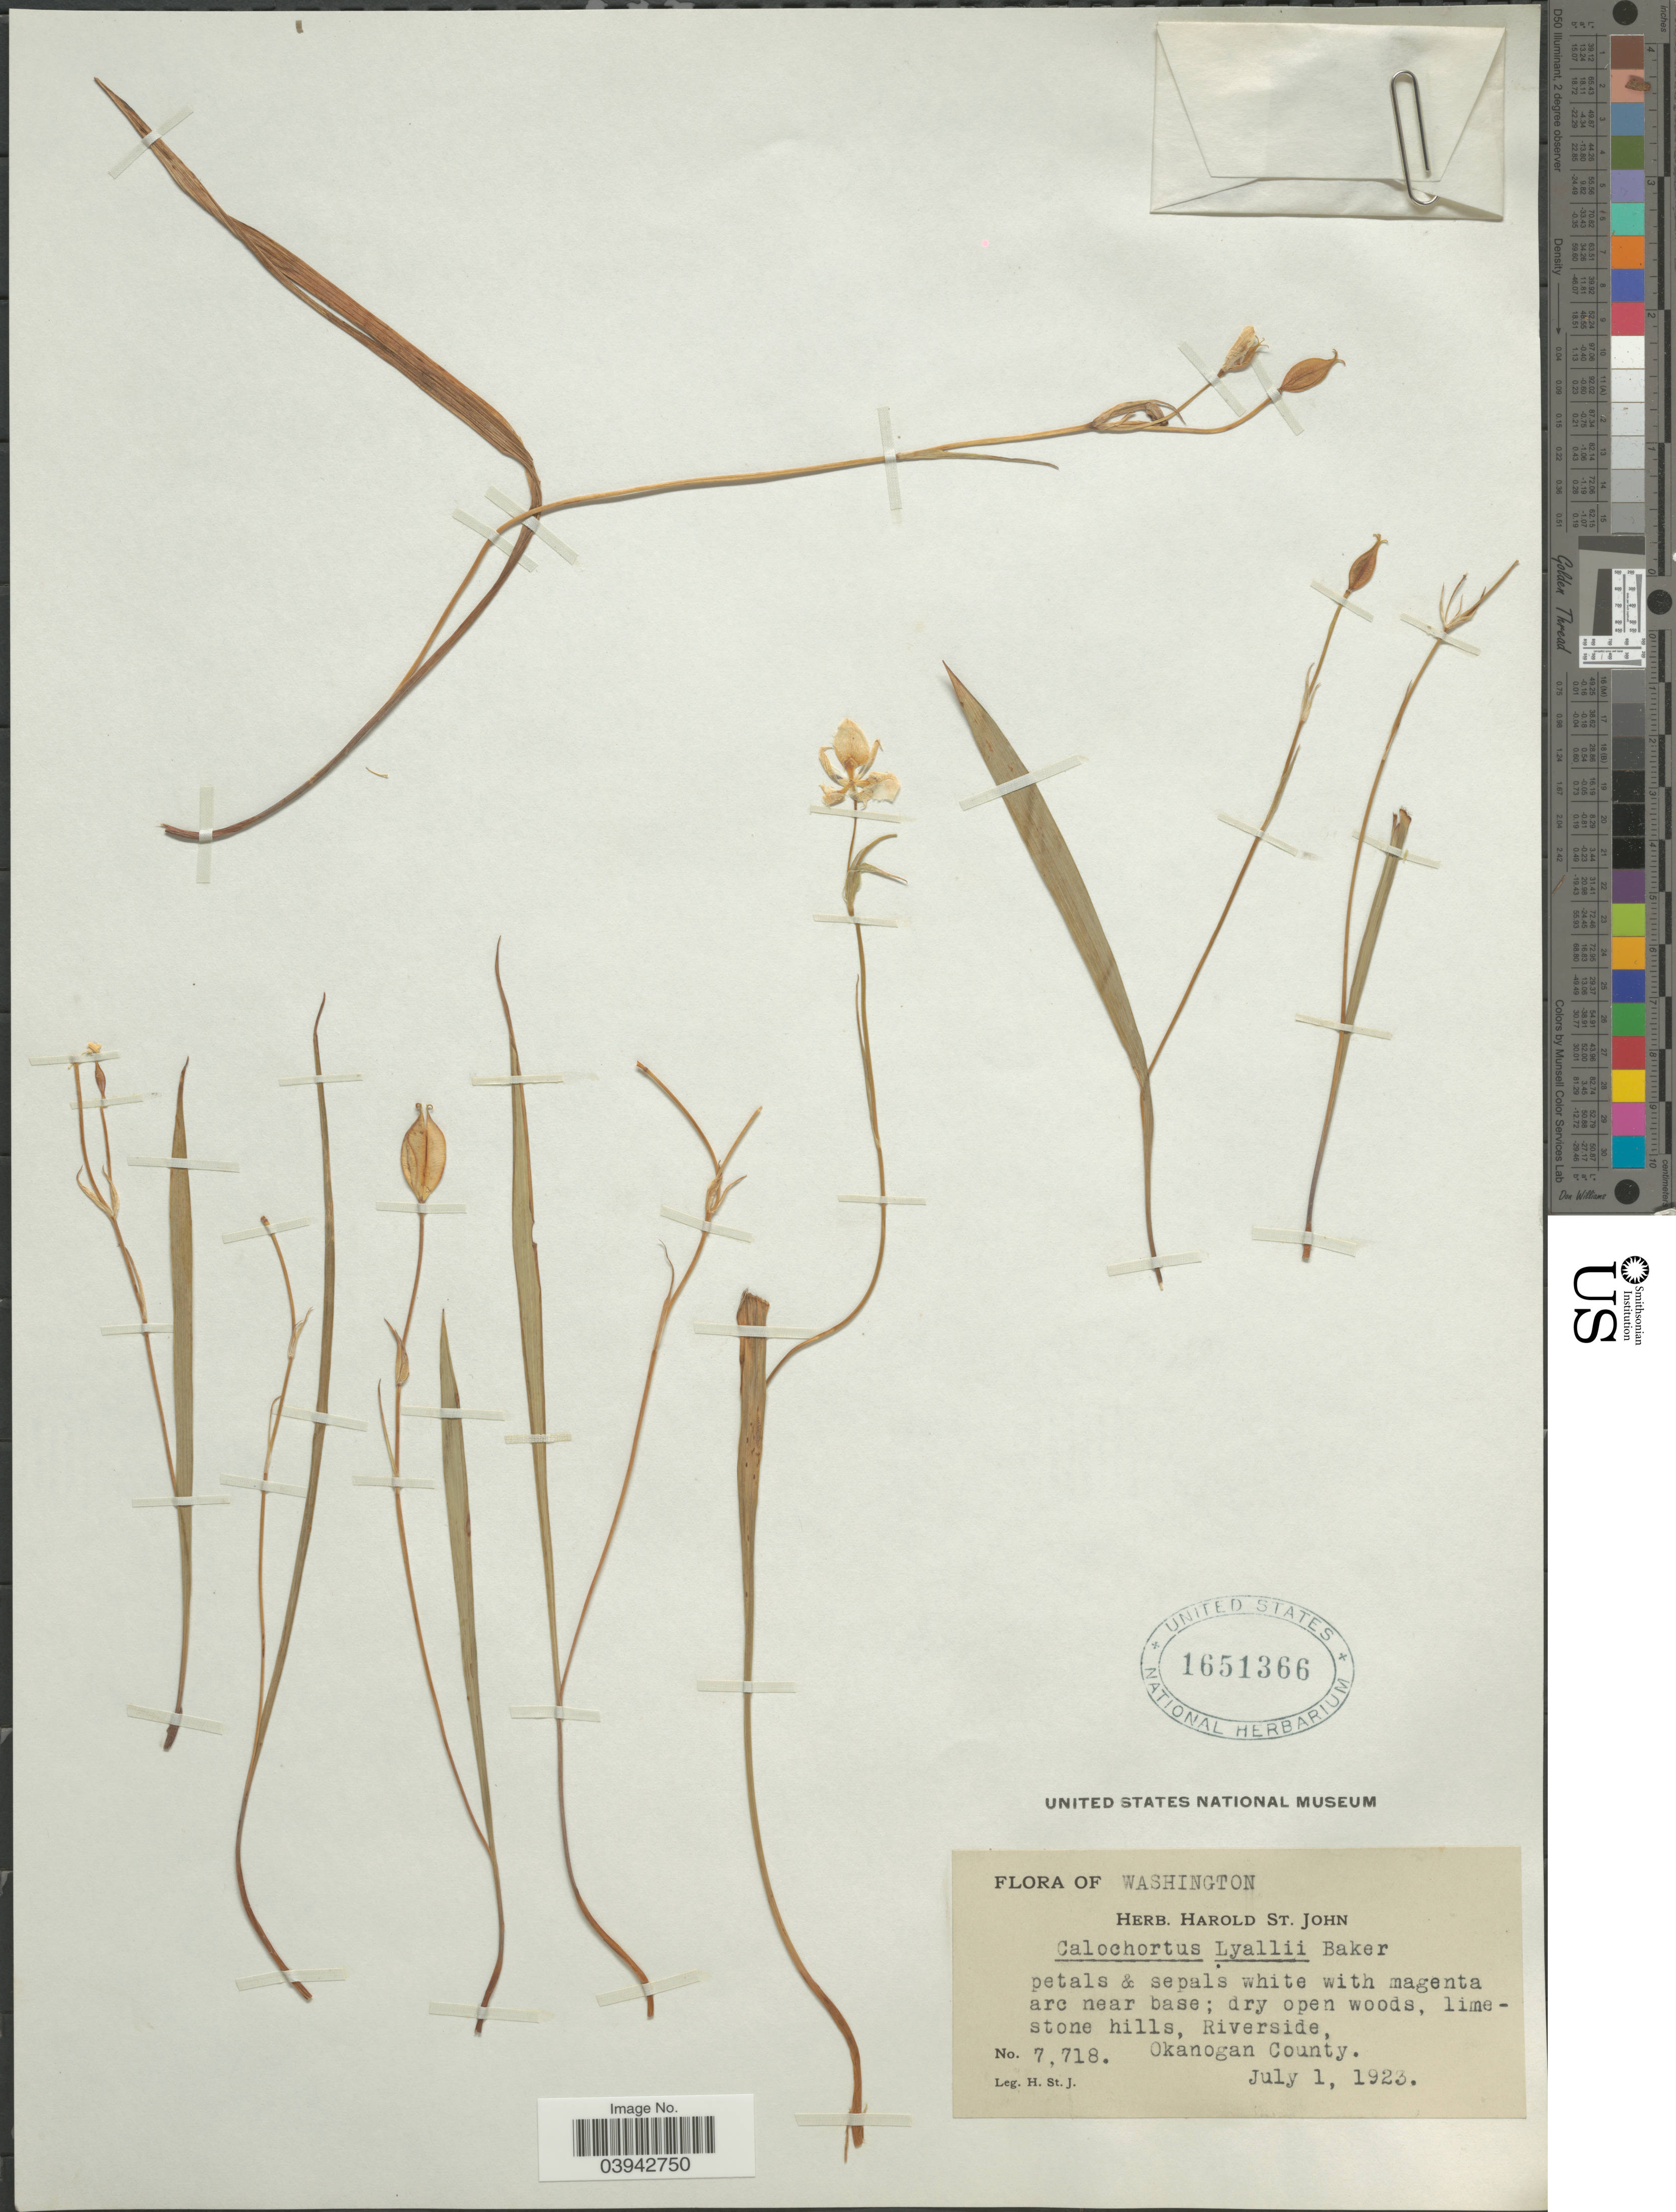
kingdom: Plantae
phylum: Tracheophyta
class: Liliopsida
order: Liliales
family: Liliaceae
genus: Calochortus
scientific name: Calochortus lyallii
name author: Baker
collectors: H. St. John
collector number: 7718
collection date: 1923-07-01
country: United States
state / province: Washington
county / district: Okanogan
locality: Limeston hills, Riverside, Okanogan County.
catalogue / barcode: US 1651366